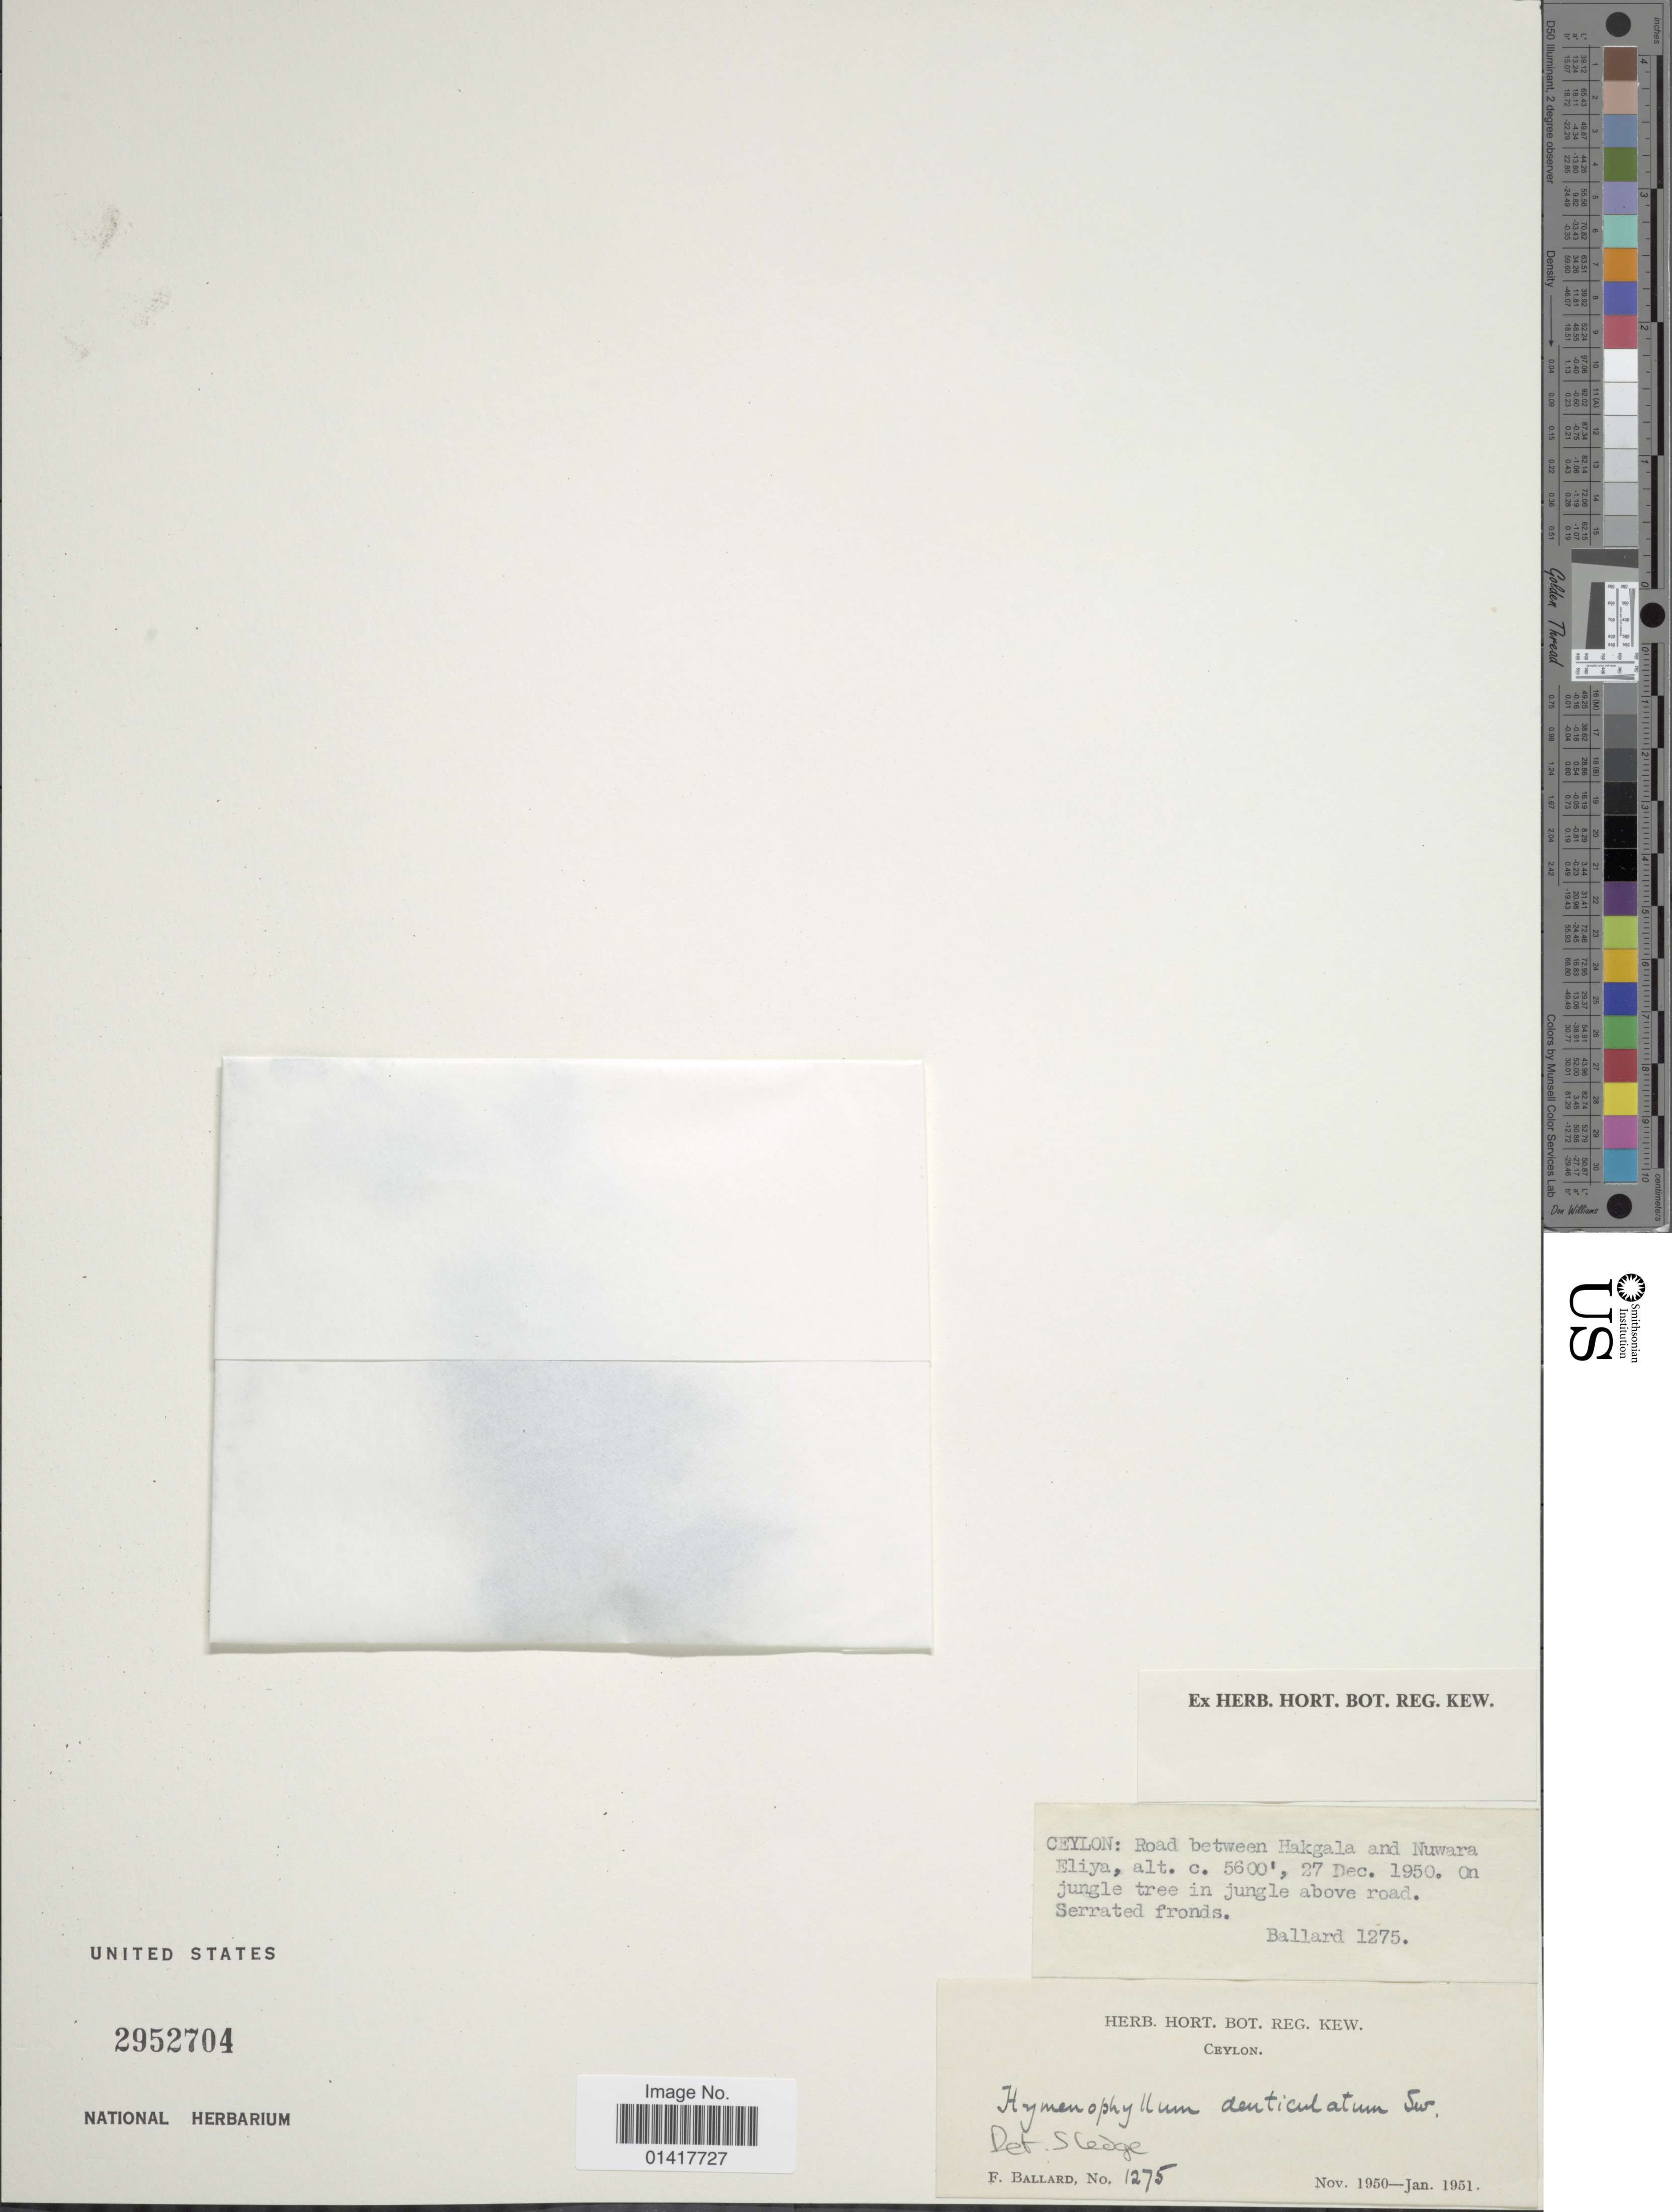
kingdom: Plantae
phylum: Tracheophyta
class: Polypodiopsida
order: Hymenophyllales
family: Hymenophyllaceae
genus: Hymenophyllum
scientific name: Hymenophyllum denticulatum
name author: Sw.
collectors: F. Ballard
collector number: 1275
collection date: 1950-11/1951-01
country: Sri Lanka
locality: Road between Hakgala and Nuwara Eliya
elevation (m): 1707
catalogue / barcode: US 2952704